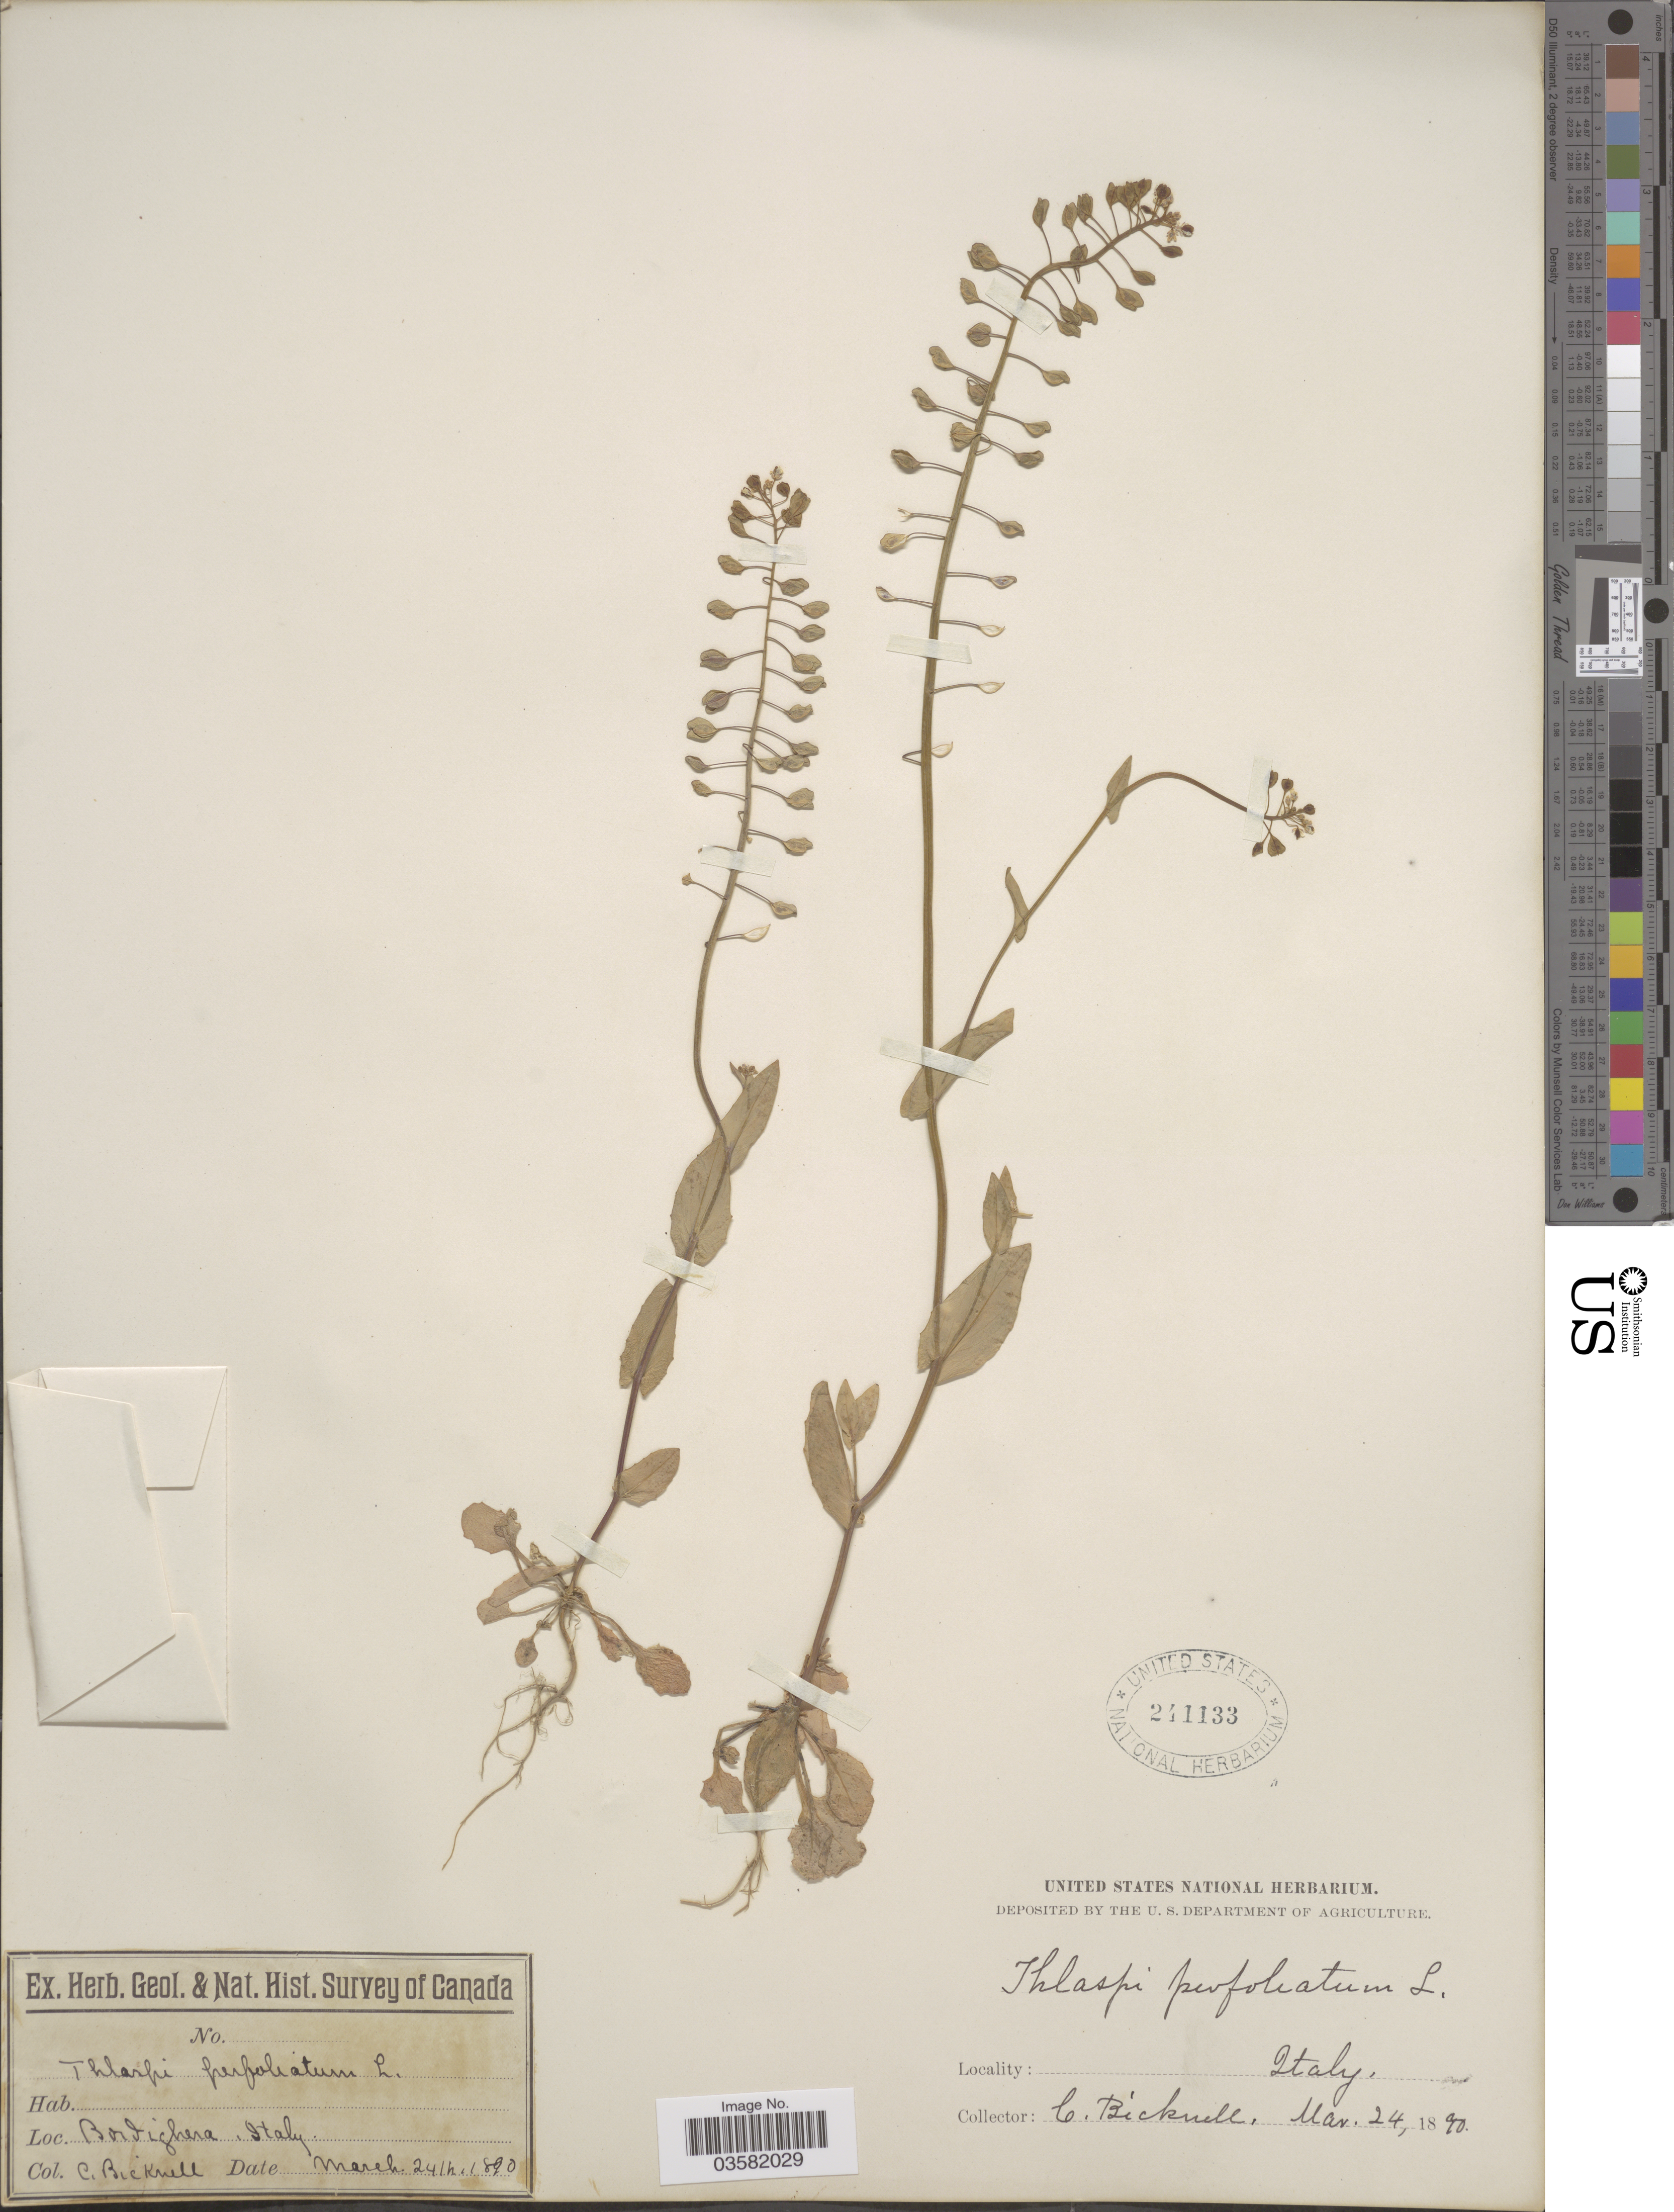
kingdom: Plantae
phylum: Tracheophyta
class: Magnoliopsida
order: Brassicales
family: Brassicaceae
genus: Thlaspi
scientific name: Thlaspi perfoliatum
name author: L.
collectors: C. Bicknell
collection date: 1890-03-24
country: Italy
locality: Bordighera.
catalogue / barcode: US 241133